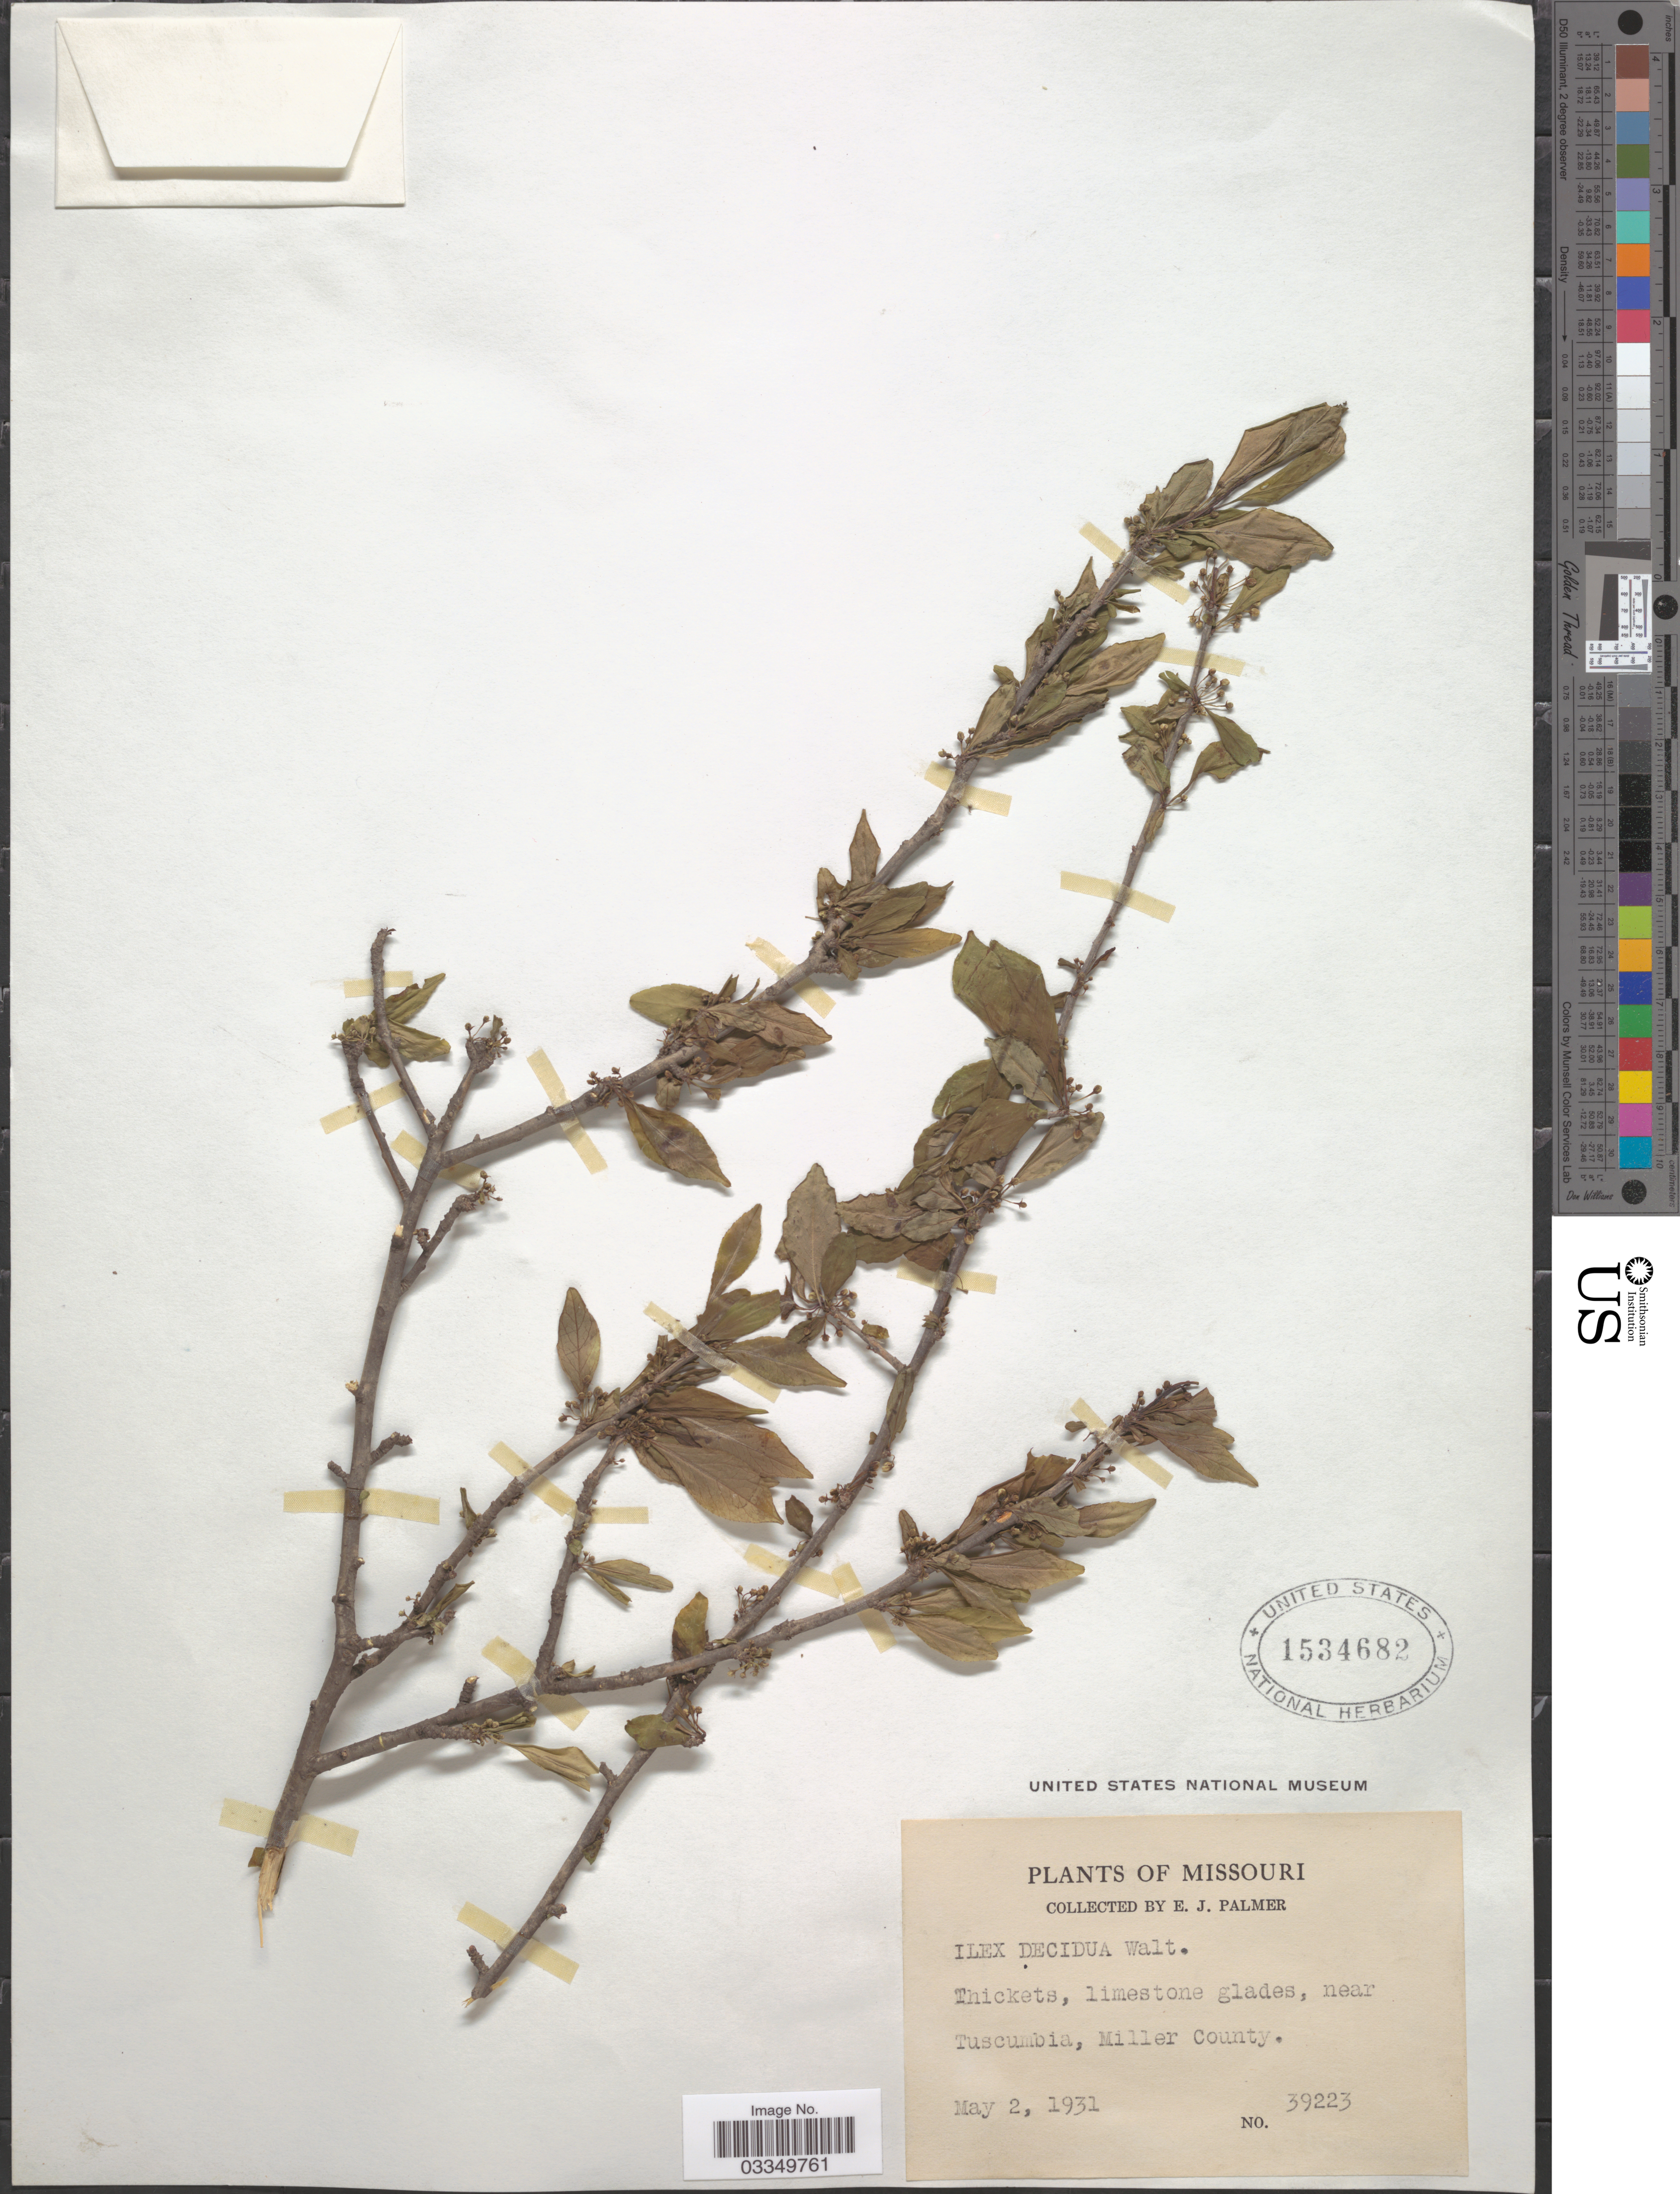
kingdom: Plantae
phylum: Tracheophyta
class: Magnoliopsida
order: Aquifoliales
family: Aquifoliaceae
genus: Ilex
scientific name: Ilex decidua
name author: Walter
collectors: E. J. Palmer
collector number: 39223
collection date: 1931-05-02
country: United States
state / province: Missouri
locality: Near Tuscumbia, Miller County.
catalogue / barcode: US 1534682